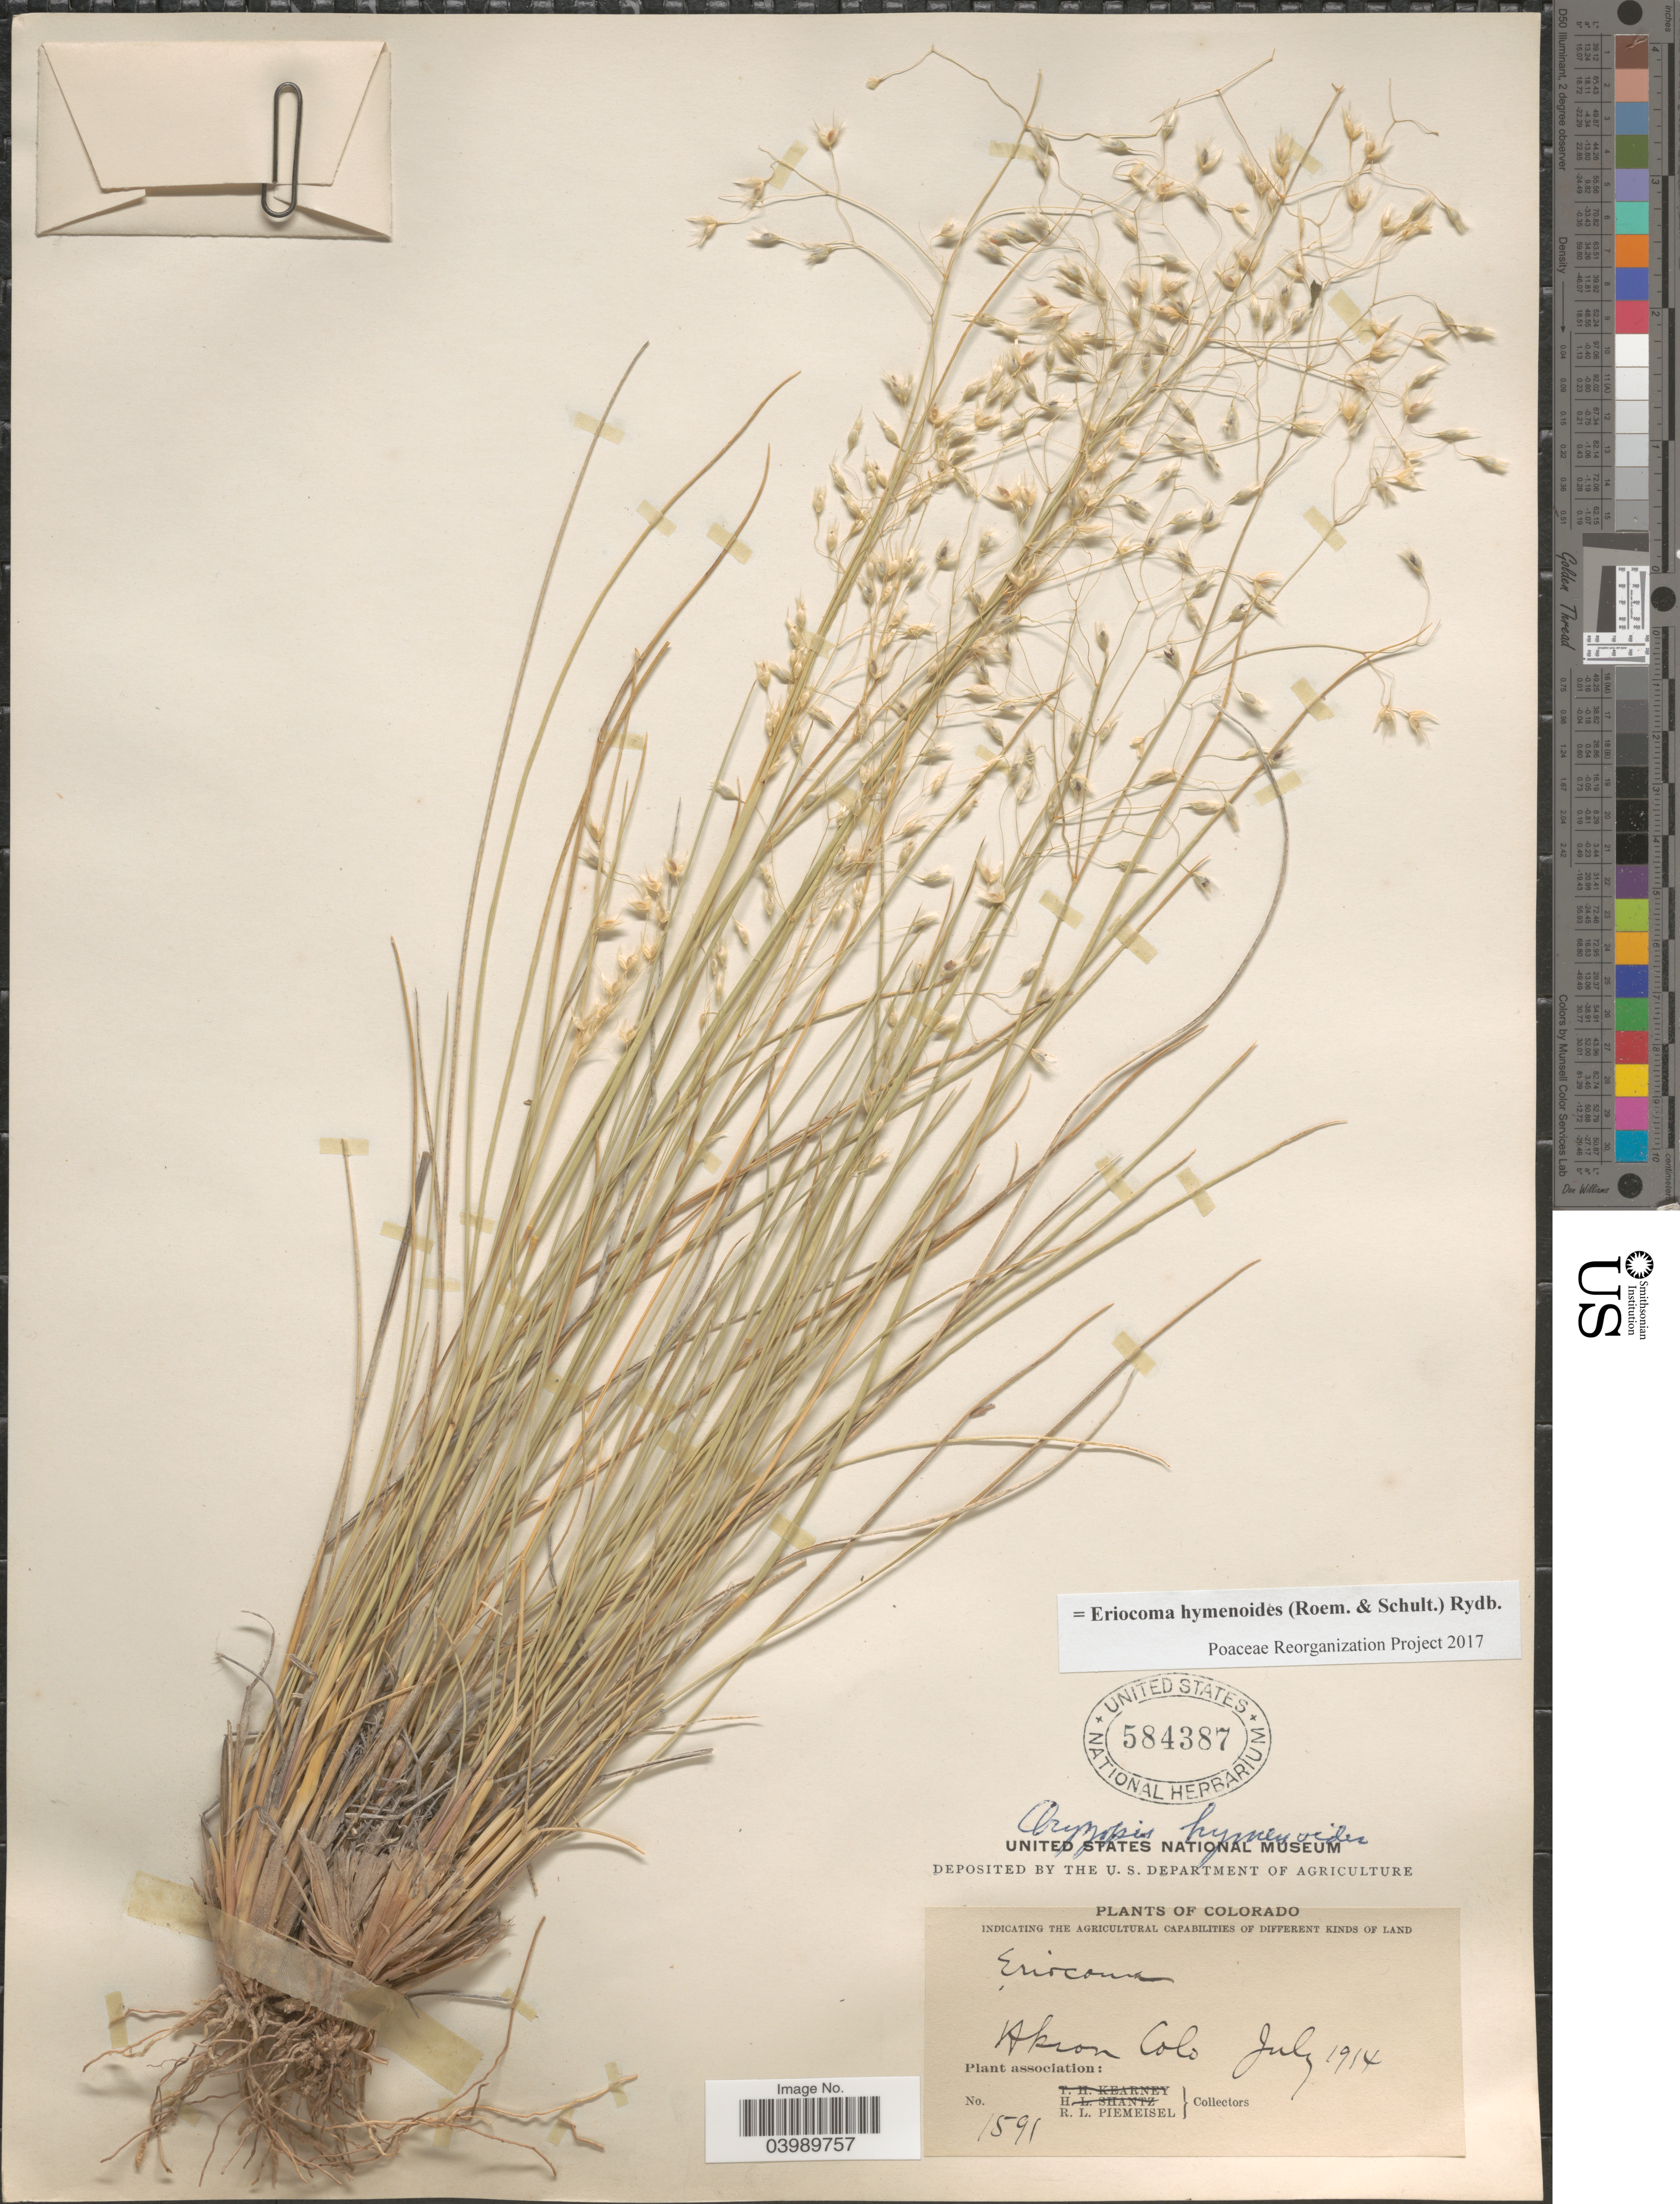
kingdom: Plantae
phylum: Tracheophyta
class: Liliopsida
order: Poales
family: Poaceae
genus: Eriocoma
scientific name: Eriocoma hymenoides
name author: (Roem. & Schult.) Rydb.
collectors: R. L. Piemeisel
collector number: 1591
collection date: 1914-07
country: United States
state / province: Colorado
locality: Akron.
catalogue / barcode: US 584387